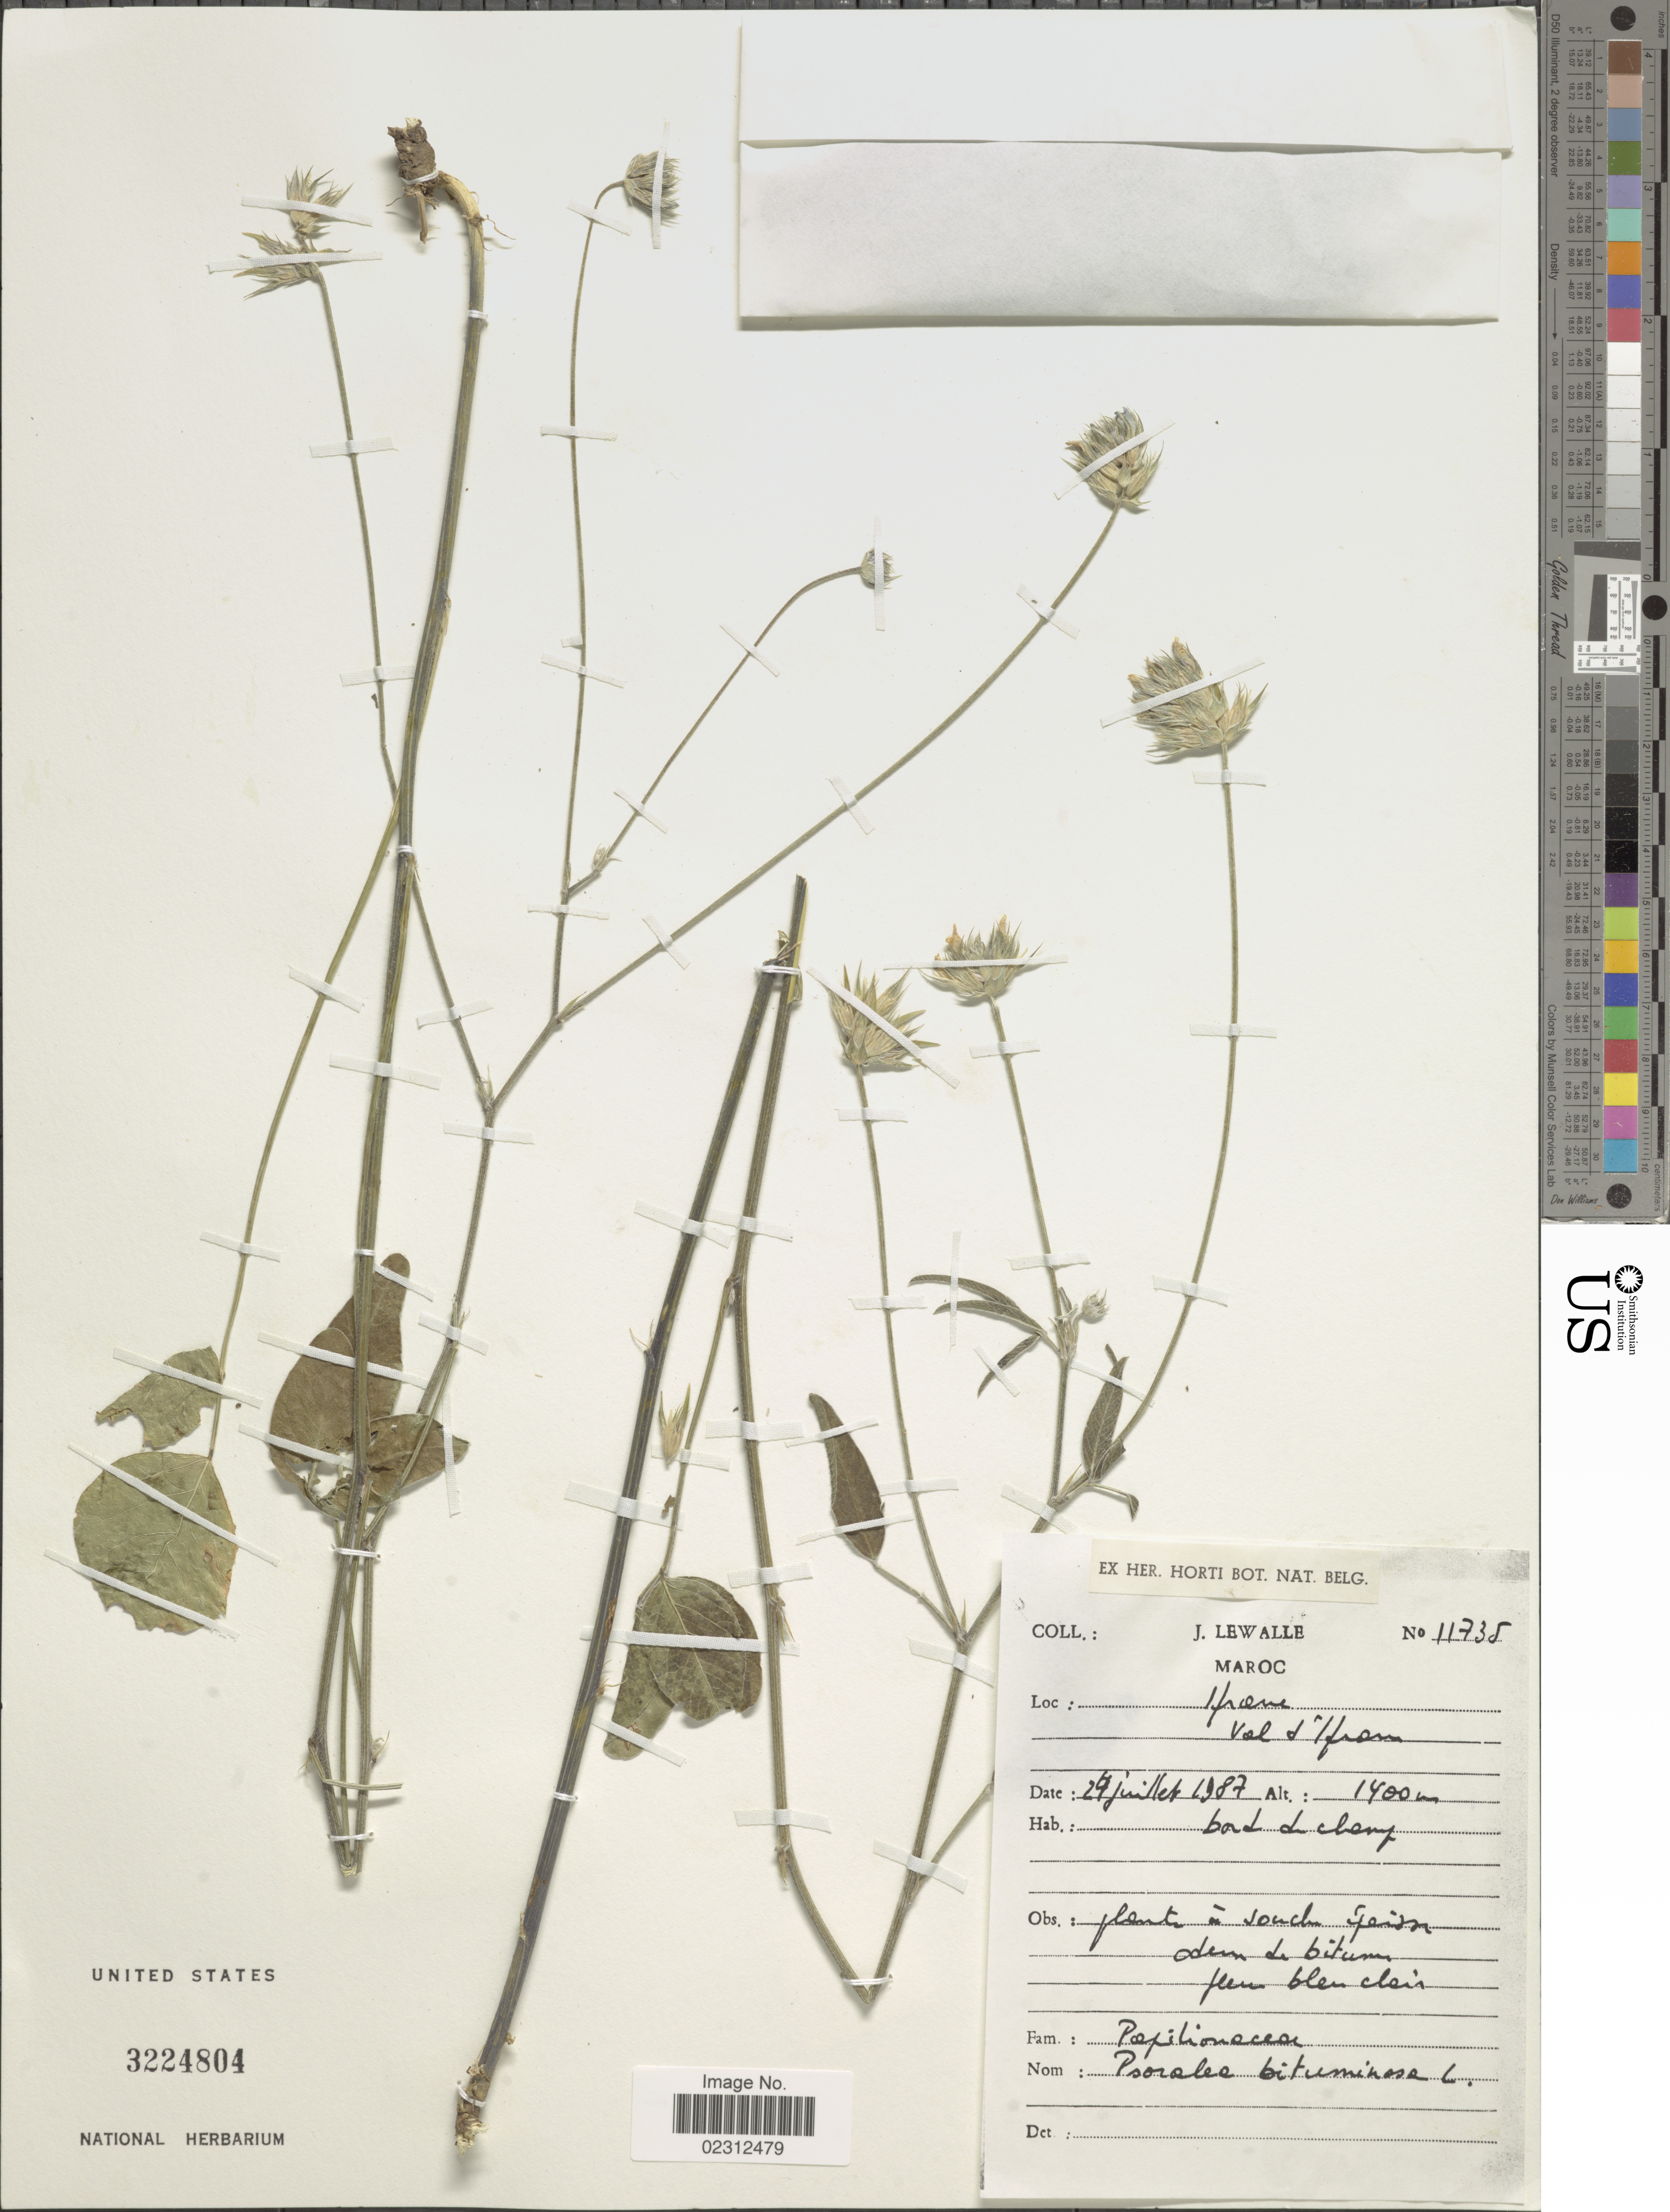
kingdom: Plantae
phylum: Tracheophyta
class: Magnoliopsida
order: Fabales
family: Fabaceae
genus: Psoralea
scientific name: Psoralea bituminosa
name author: L.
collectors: J. Lewalle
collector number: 11735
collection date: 1987-07-24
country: Morocco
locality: Ifrane, val d'Ifrane.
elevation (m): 1400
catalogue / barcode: US 3224804